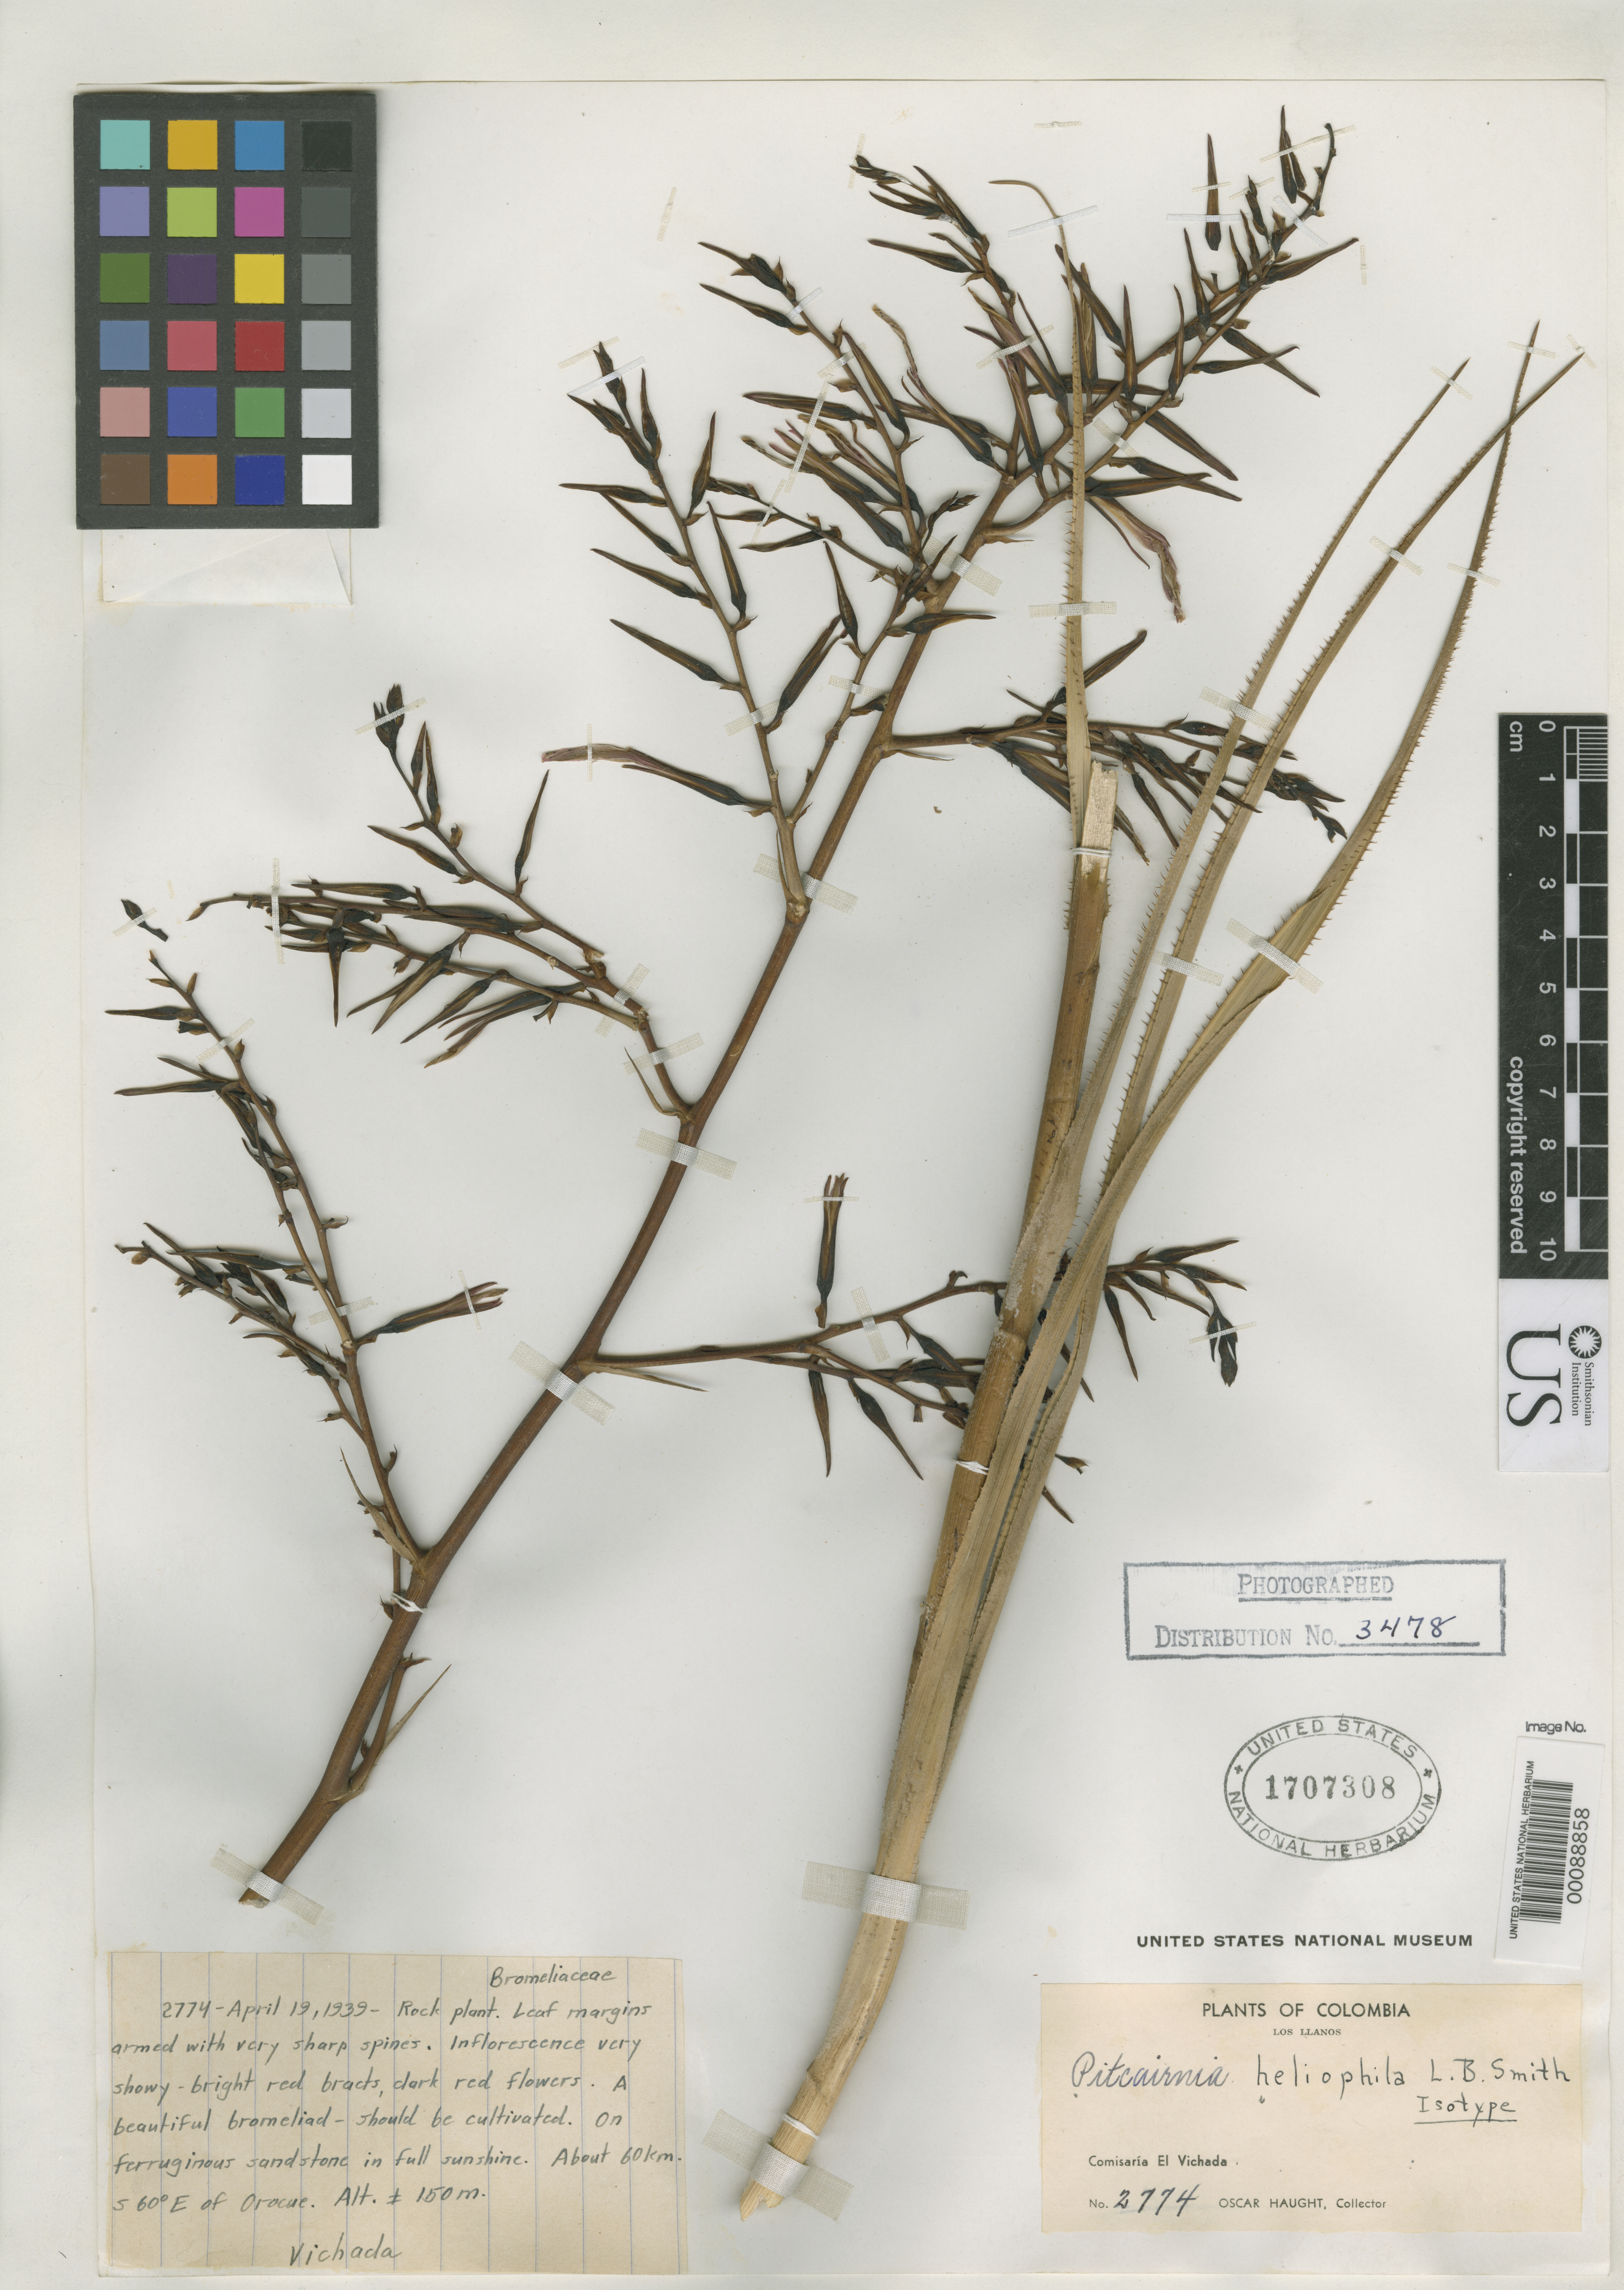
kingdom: Plantae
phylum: Tracheophyta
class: Liliopsida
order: Poales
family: Bromeliaceae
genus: Pitcairnia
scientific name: Pitcairnia heliophila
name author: L.B. Sm.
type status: Isotype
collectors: O. L. Haught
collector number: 2774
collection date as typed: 19 Apr 1939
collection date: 1939-04-19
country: Colombia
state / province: Vichada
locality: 60 km SE of Orocue.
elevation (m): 150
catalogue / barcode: US 1707308